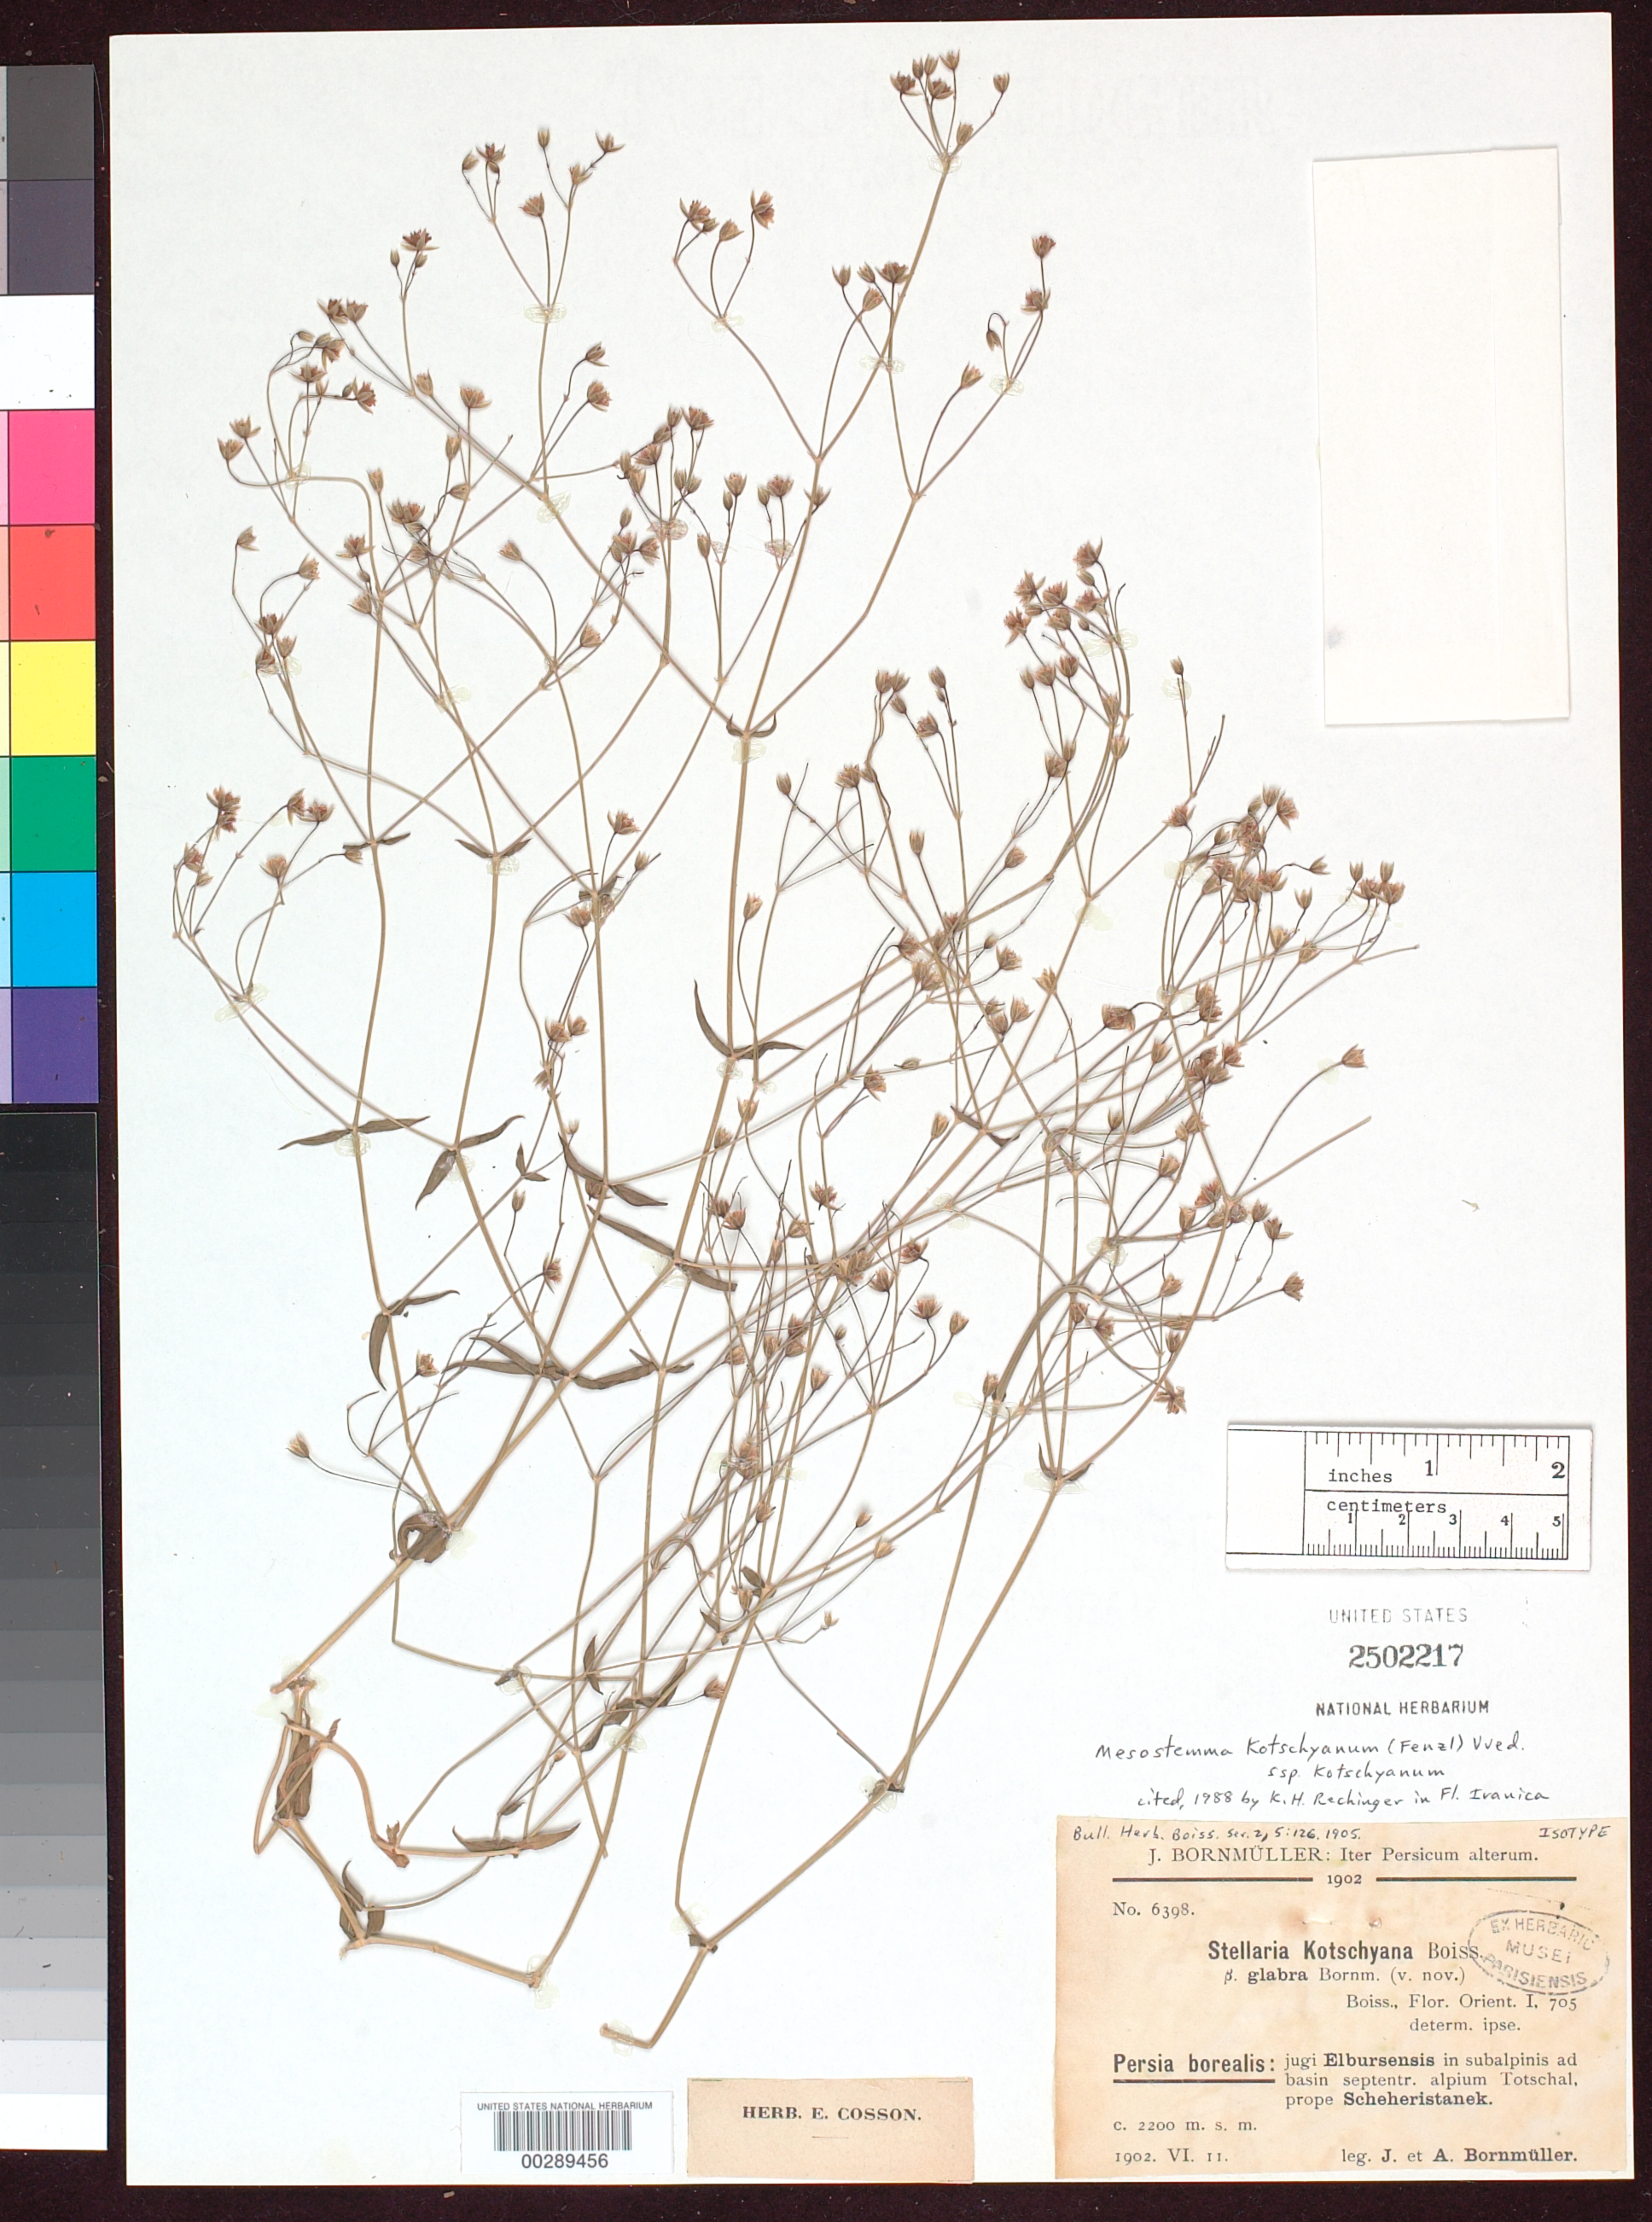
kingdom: Plantae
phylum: Tracheophyta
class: Magnoliopsida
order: Caryophyllales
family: Caryophyllaceae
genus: Stellaria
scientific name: Stellaria kotschyana var. glabra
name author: Boiss.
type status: Isotype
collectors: J. Bornmüller & A. Bornmueller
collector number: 6398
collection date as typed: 02 Jun 1902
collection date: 1902-06-02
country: Iran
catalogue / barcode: US 2502217